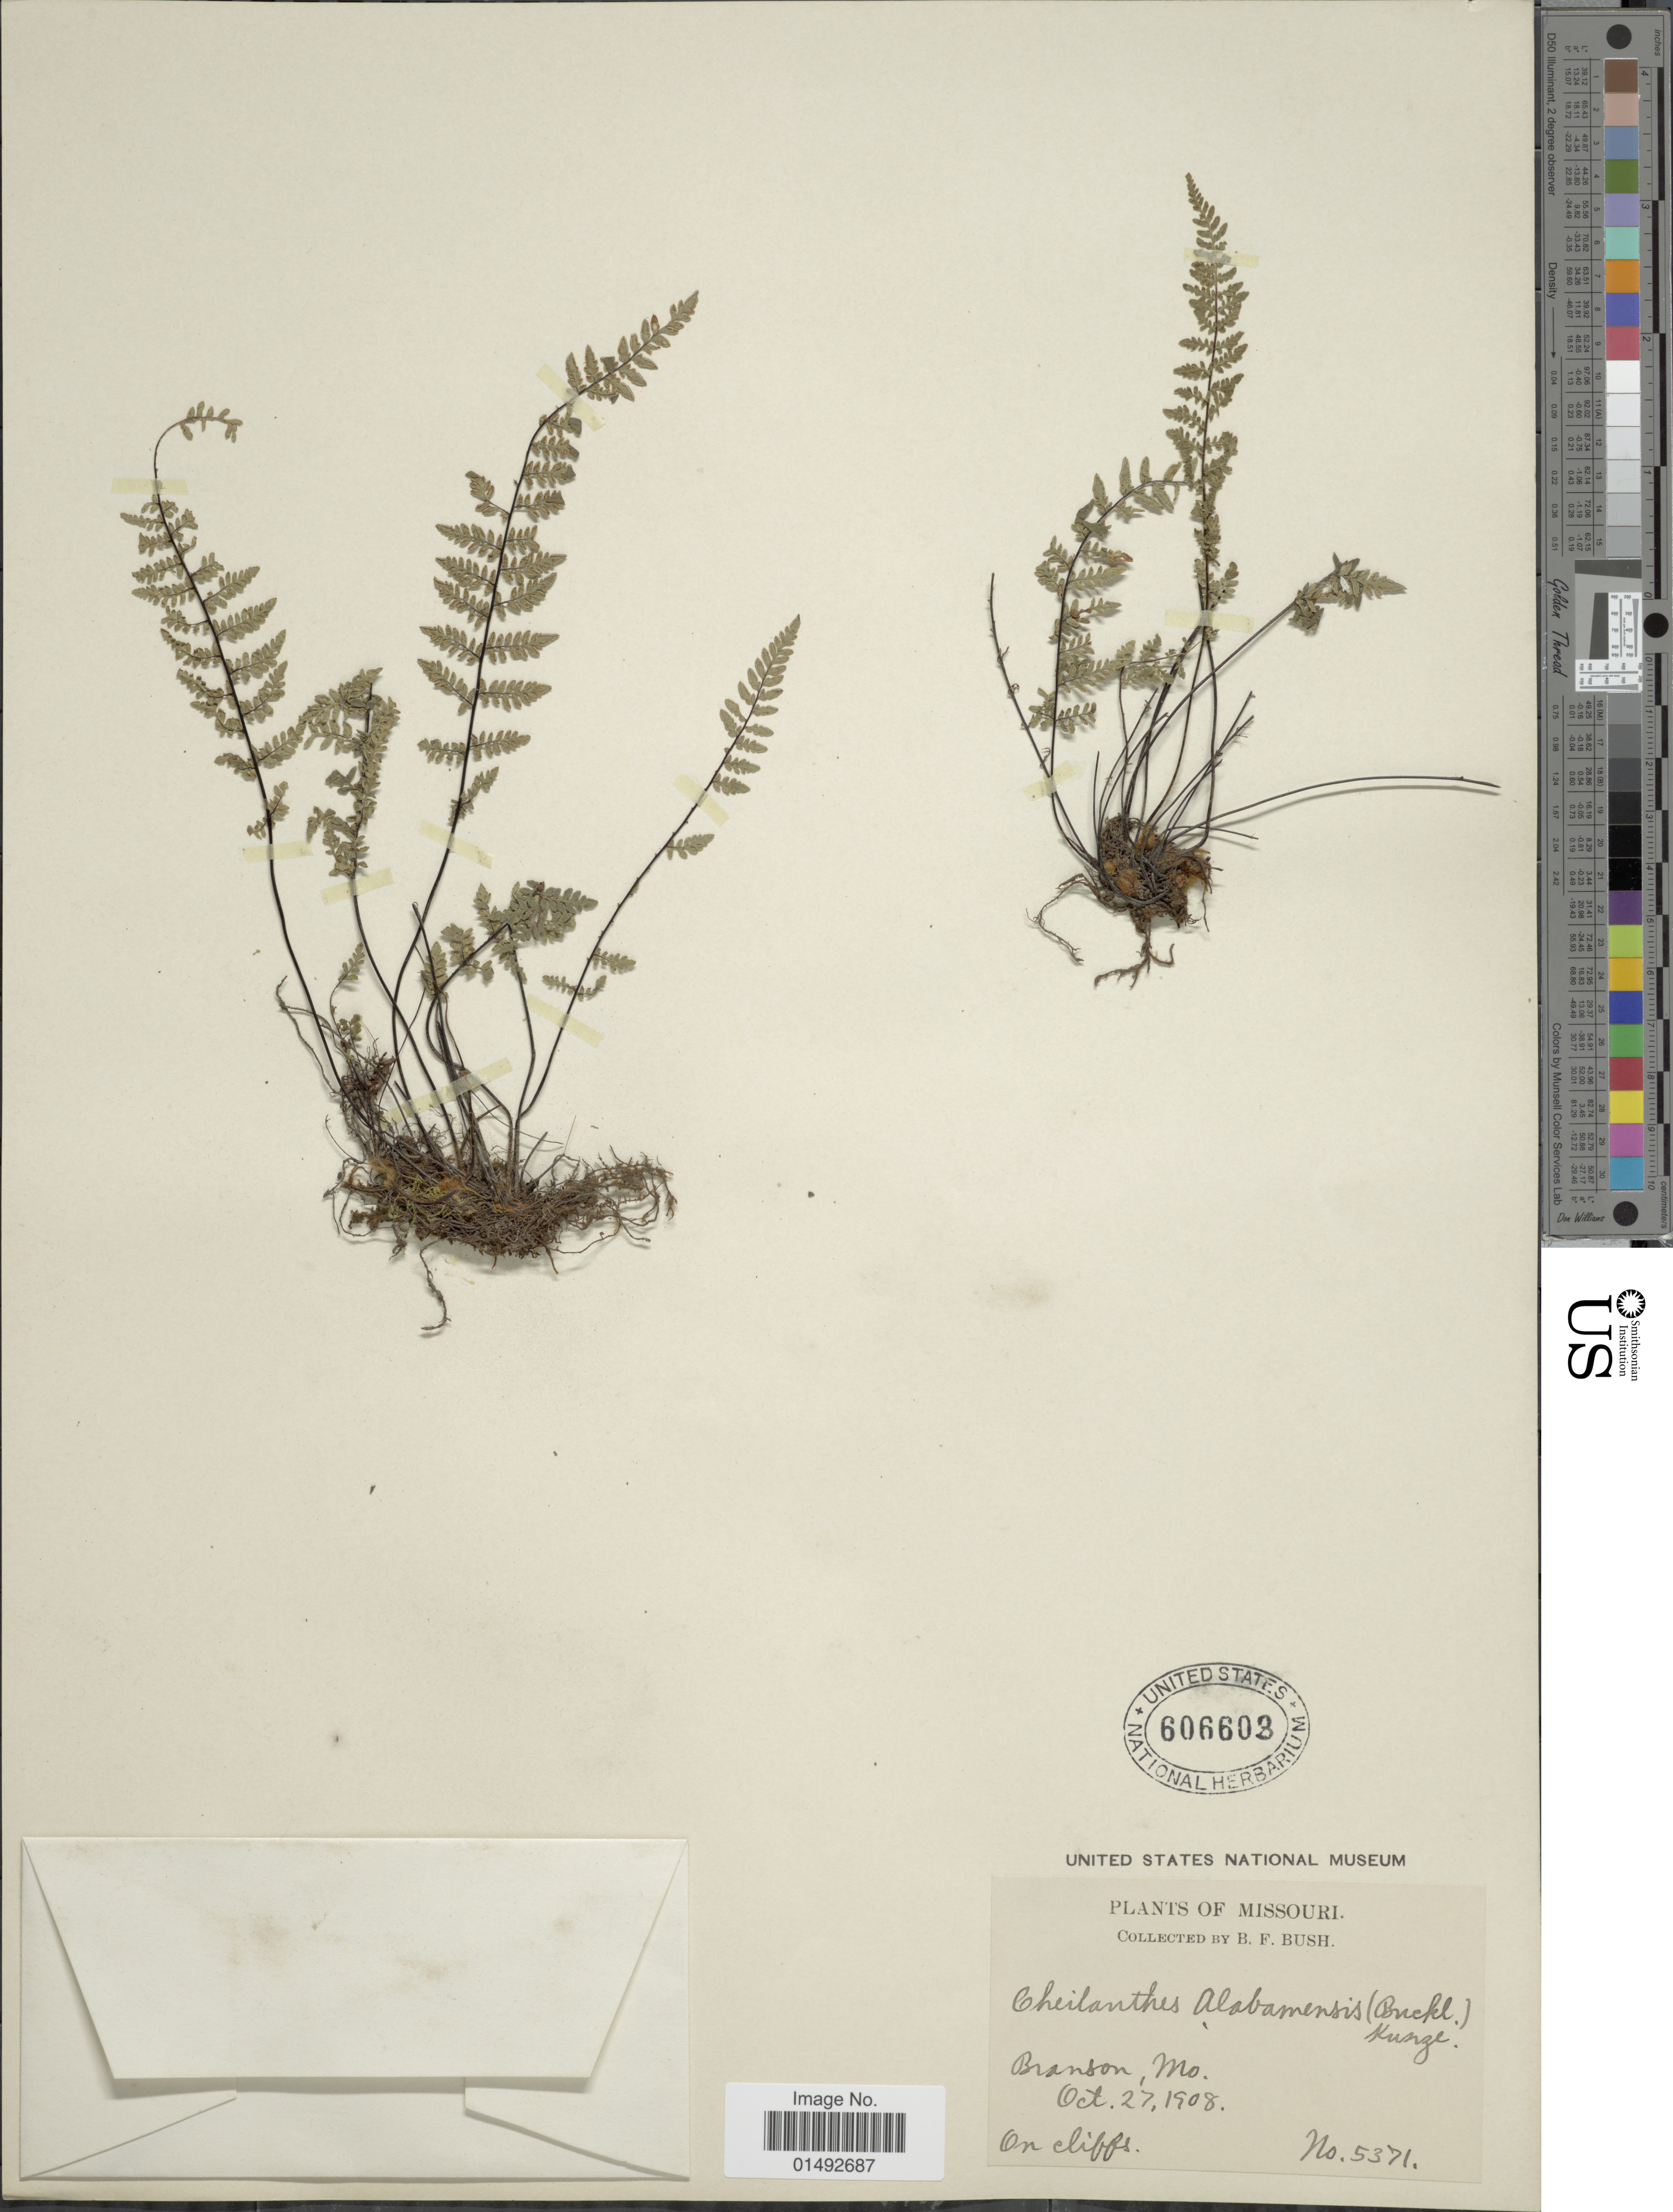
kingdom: Plantae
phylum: Tracheophyta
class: Polypodiopsida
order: Polypodiales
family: Pteridaceae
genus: Myriopteris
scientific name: Myriopteris alabamensis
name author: (Buckley) Grusz & Windham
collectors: B. F. Bush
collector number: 5371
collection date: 1908-10-27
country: United States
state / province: Missouri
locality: Branson, Mo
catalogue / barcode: US 606603